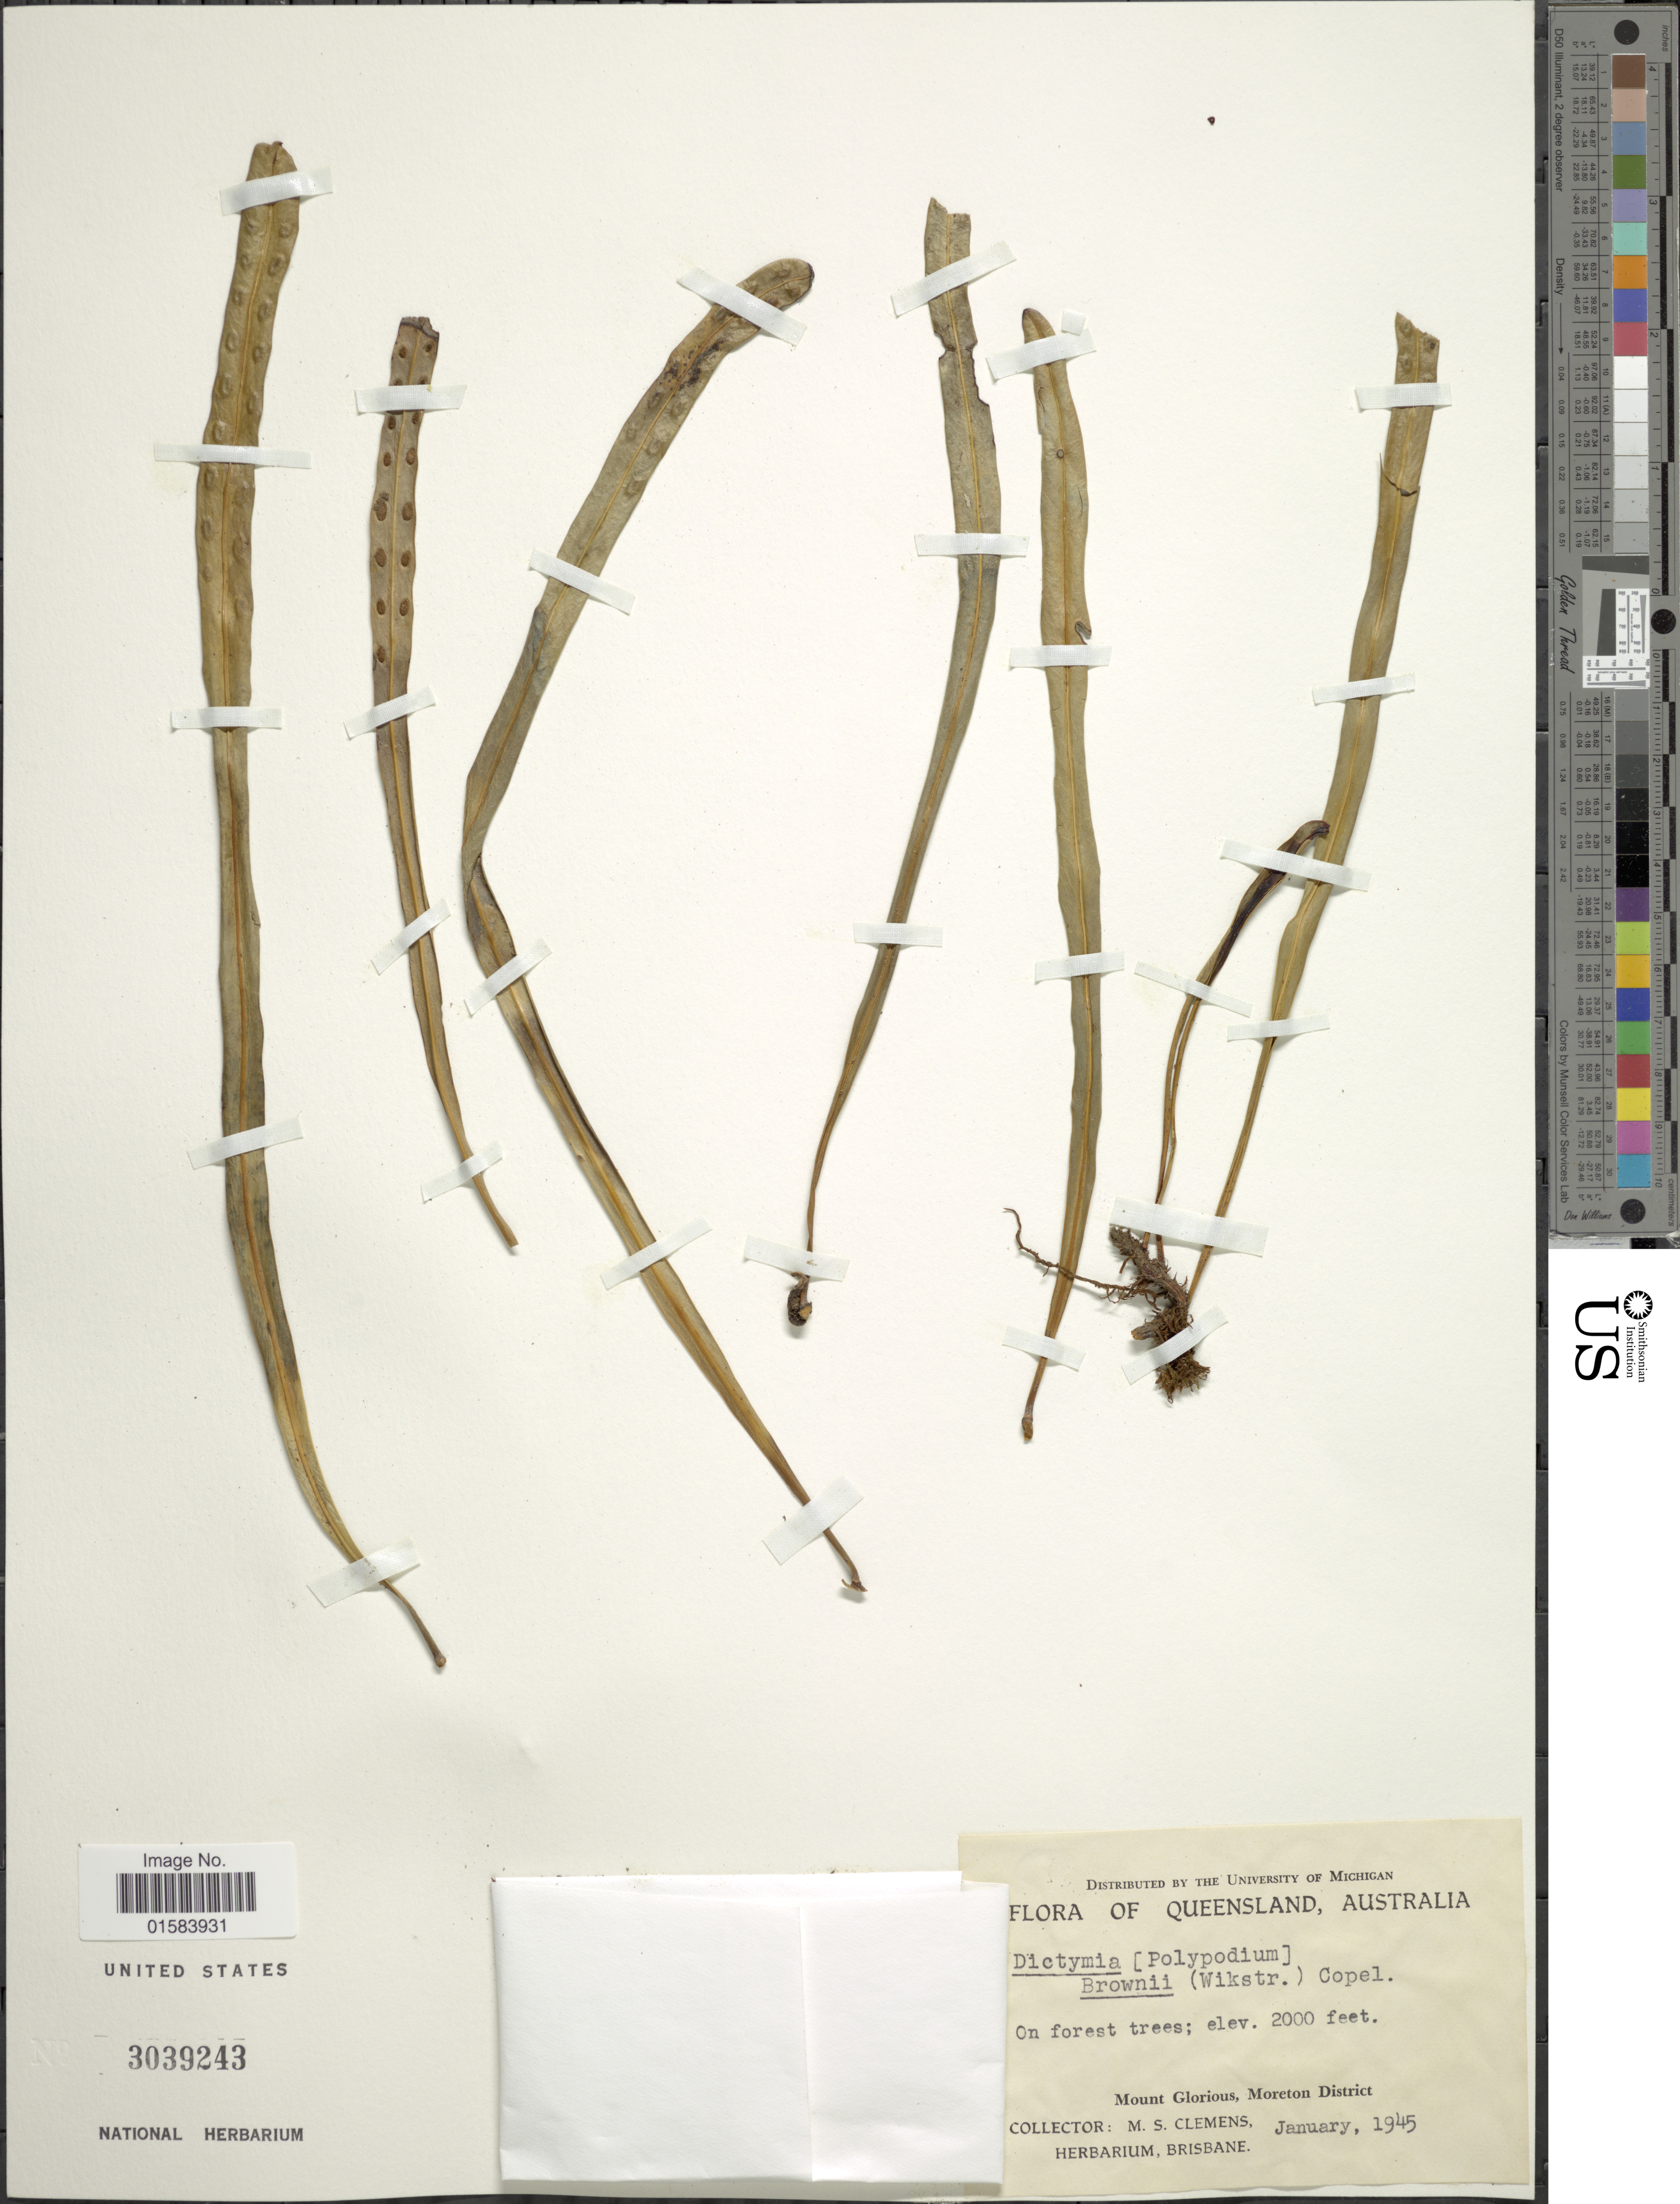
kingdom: Plantae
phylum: Tracheophyta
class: Polypodiopsida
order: Polypodiales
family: Polypodiaceae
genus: Dictymia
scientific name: Dictymia brownii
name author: (Wikstr.) Copel.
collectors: M. S. Clemens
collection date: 1945-01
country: Australia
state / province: Queensland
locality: Mount Glorious, Moreton District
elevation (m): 610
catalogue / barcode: US 3039243